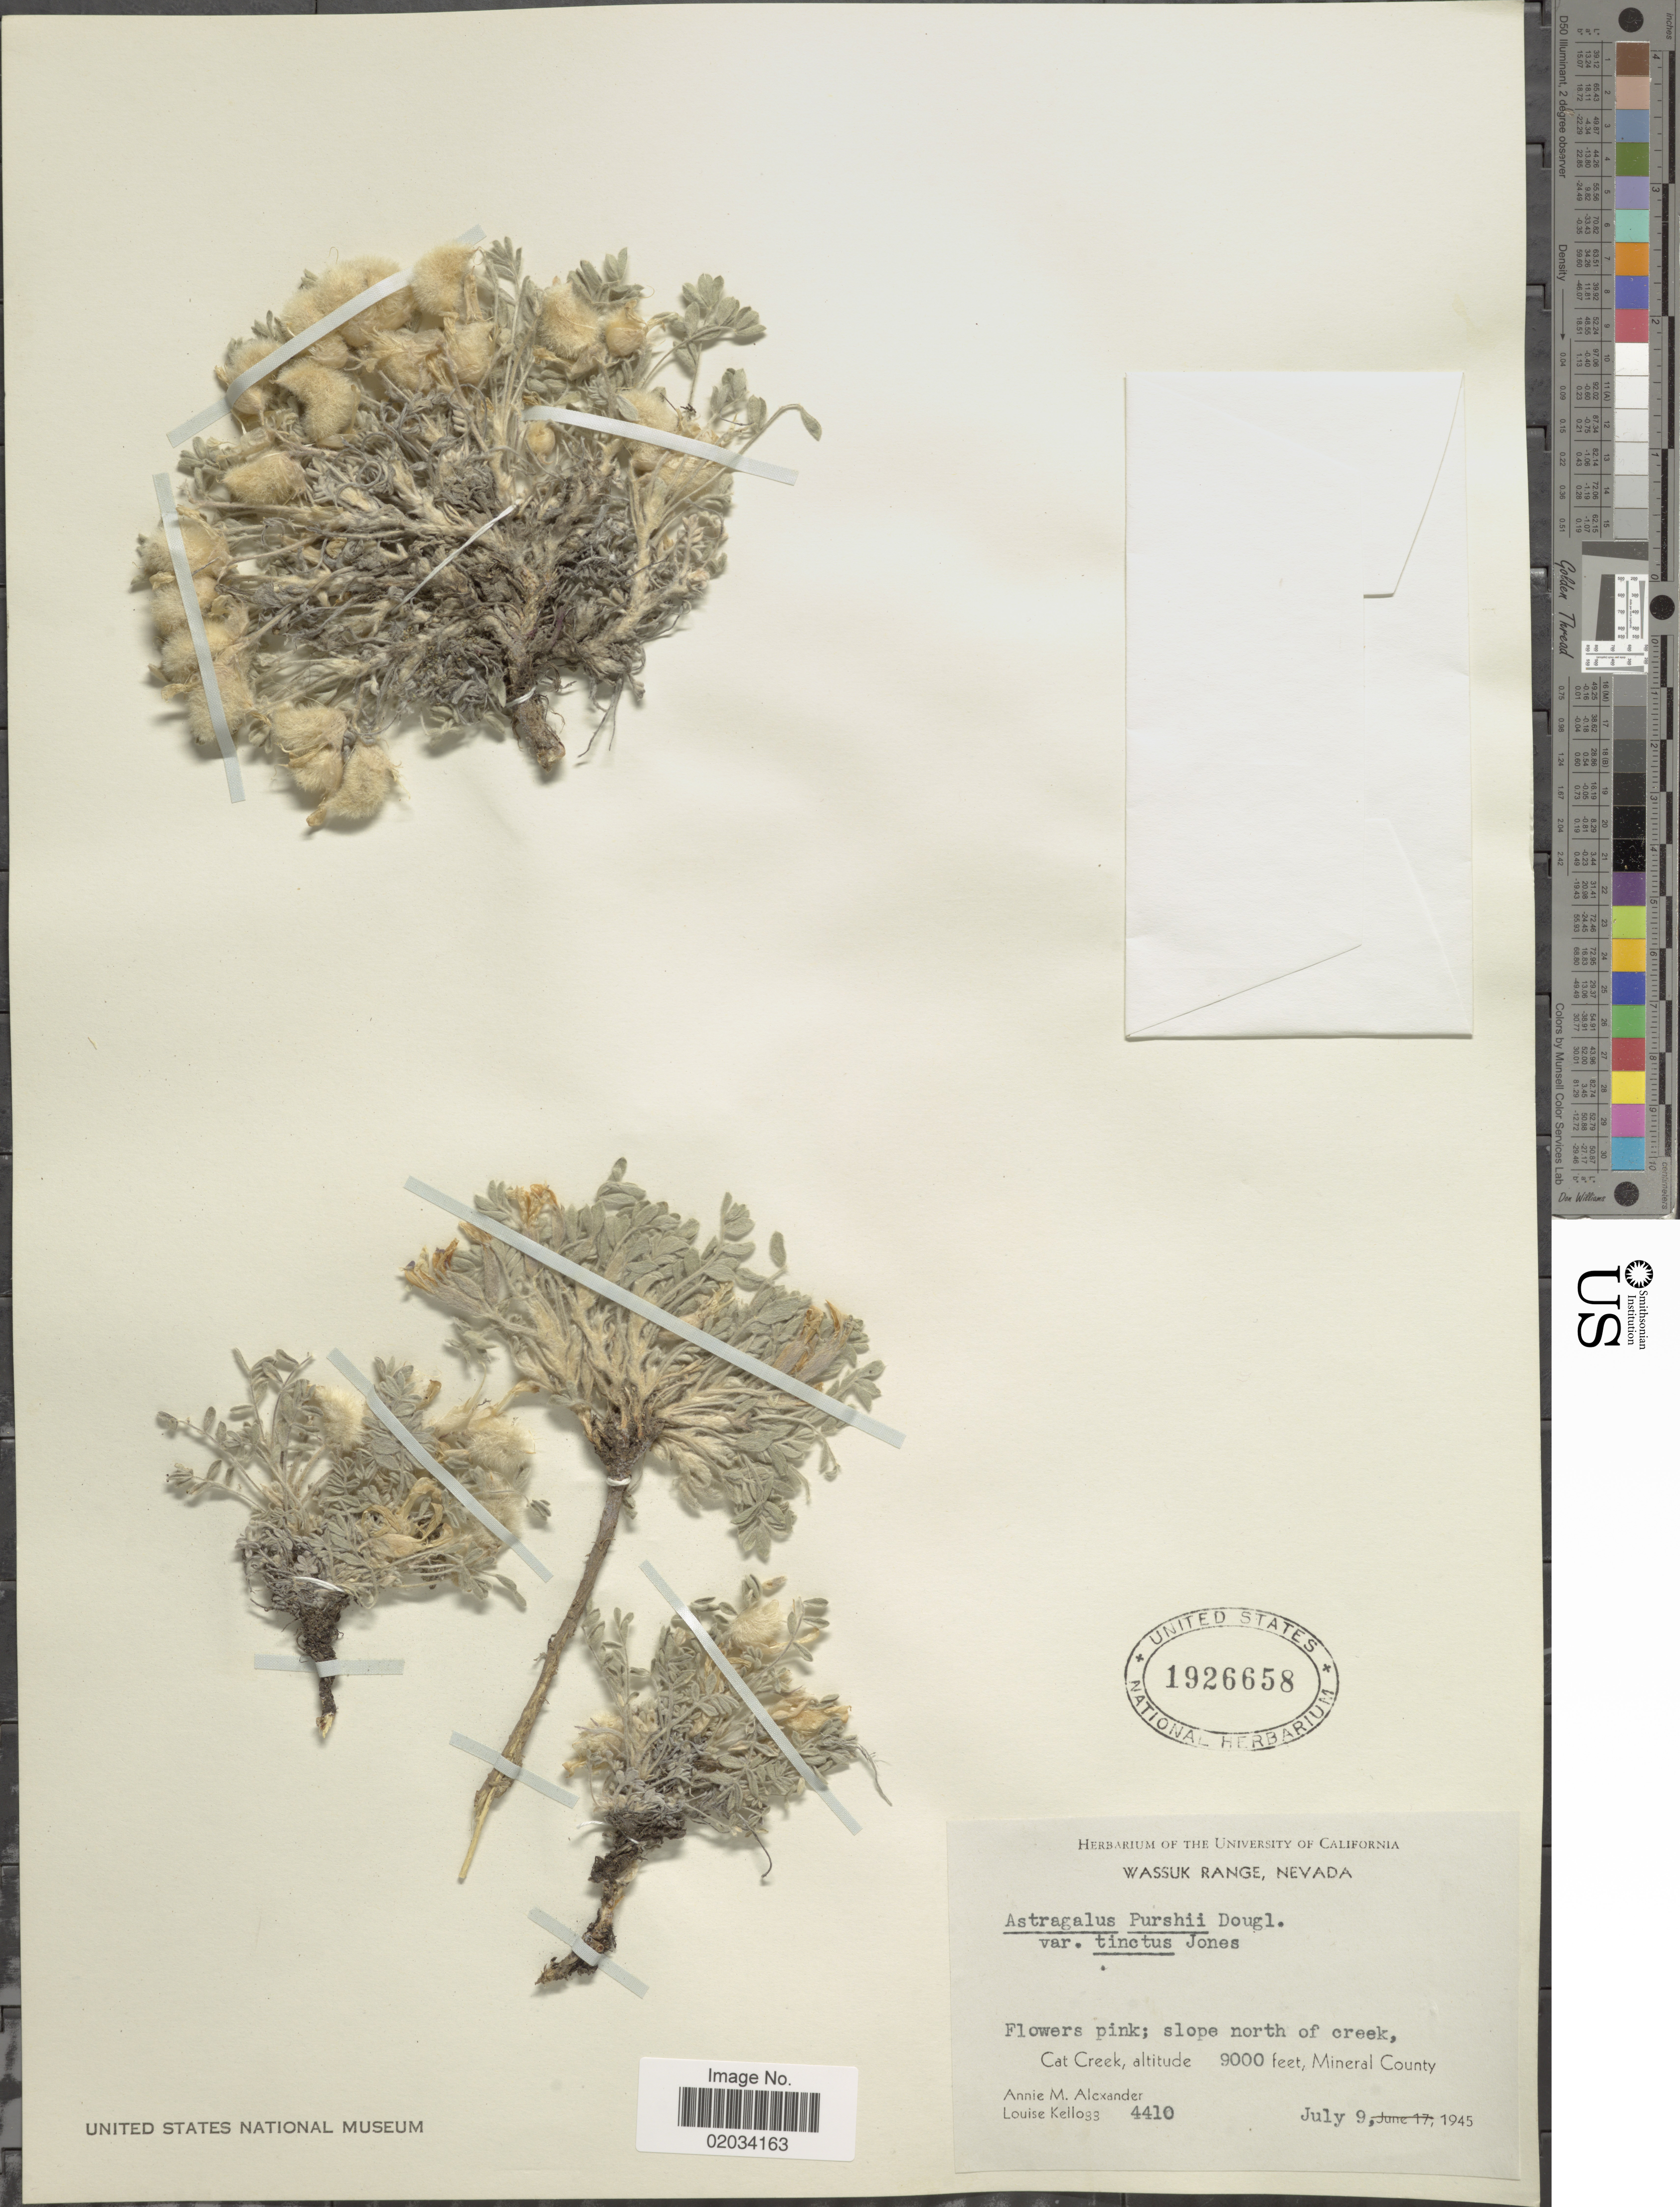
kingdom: Plantae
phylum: Tracheophyta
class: Magnoliopsida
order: Fabales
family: Fabaceae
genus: Astragalus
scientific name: Astragalus purshii var. tinctus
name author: M.E. Jones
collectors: A. M. Alexander & L. Kellogg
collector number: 4410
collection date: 1945-07-09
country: United States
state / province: Nevada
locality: Wassuk Range, Nevada, Cat Creek, Mineral County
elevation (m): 2743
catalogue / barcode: US 1926658